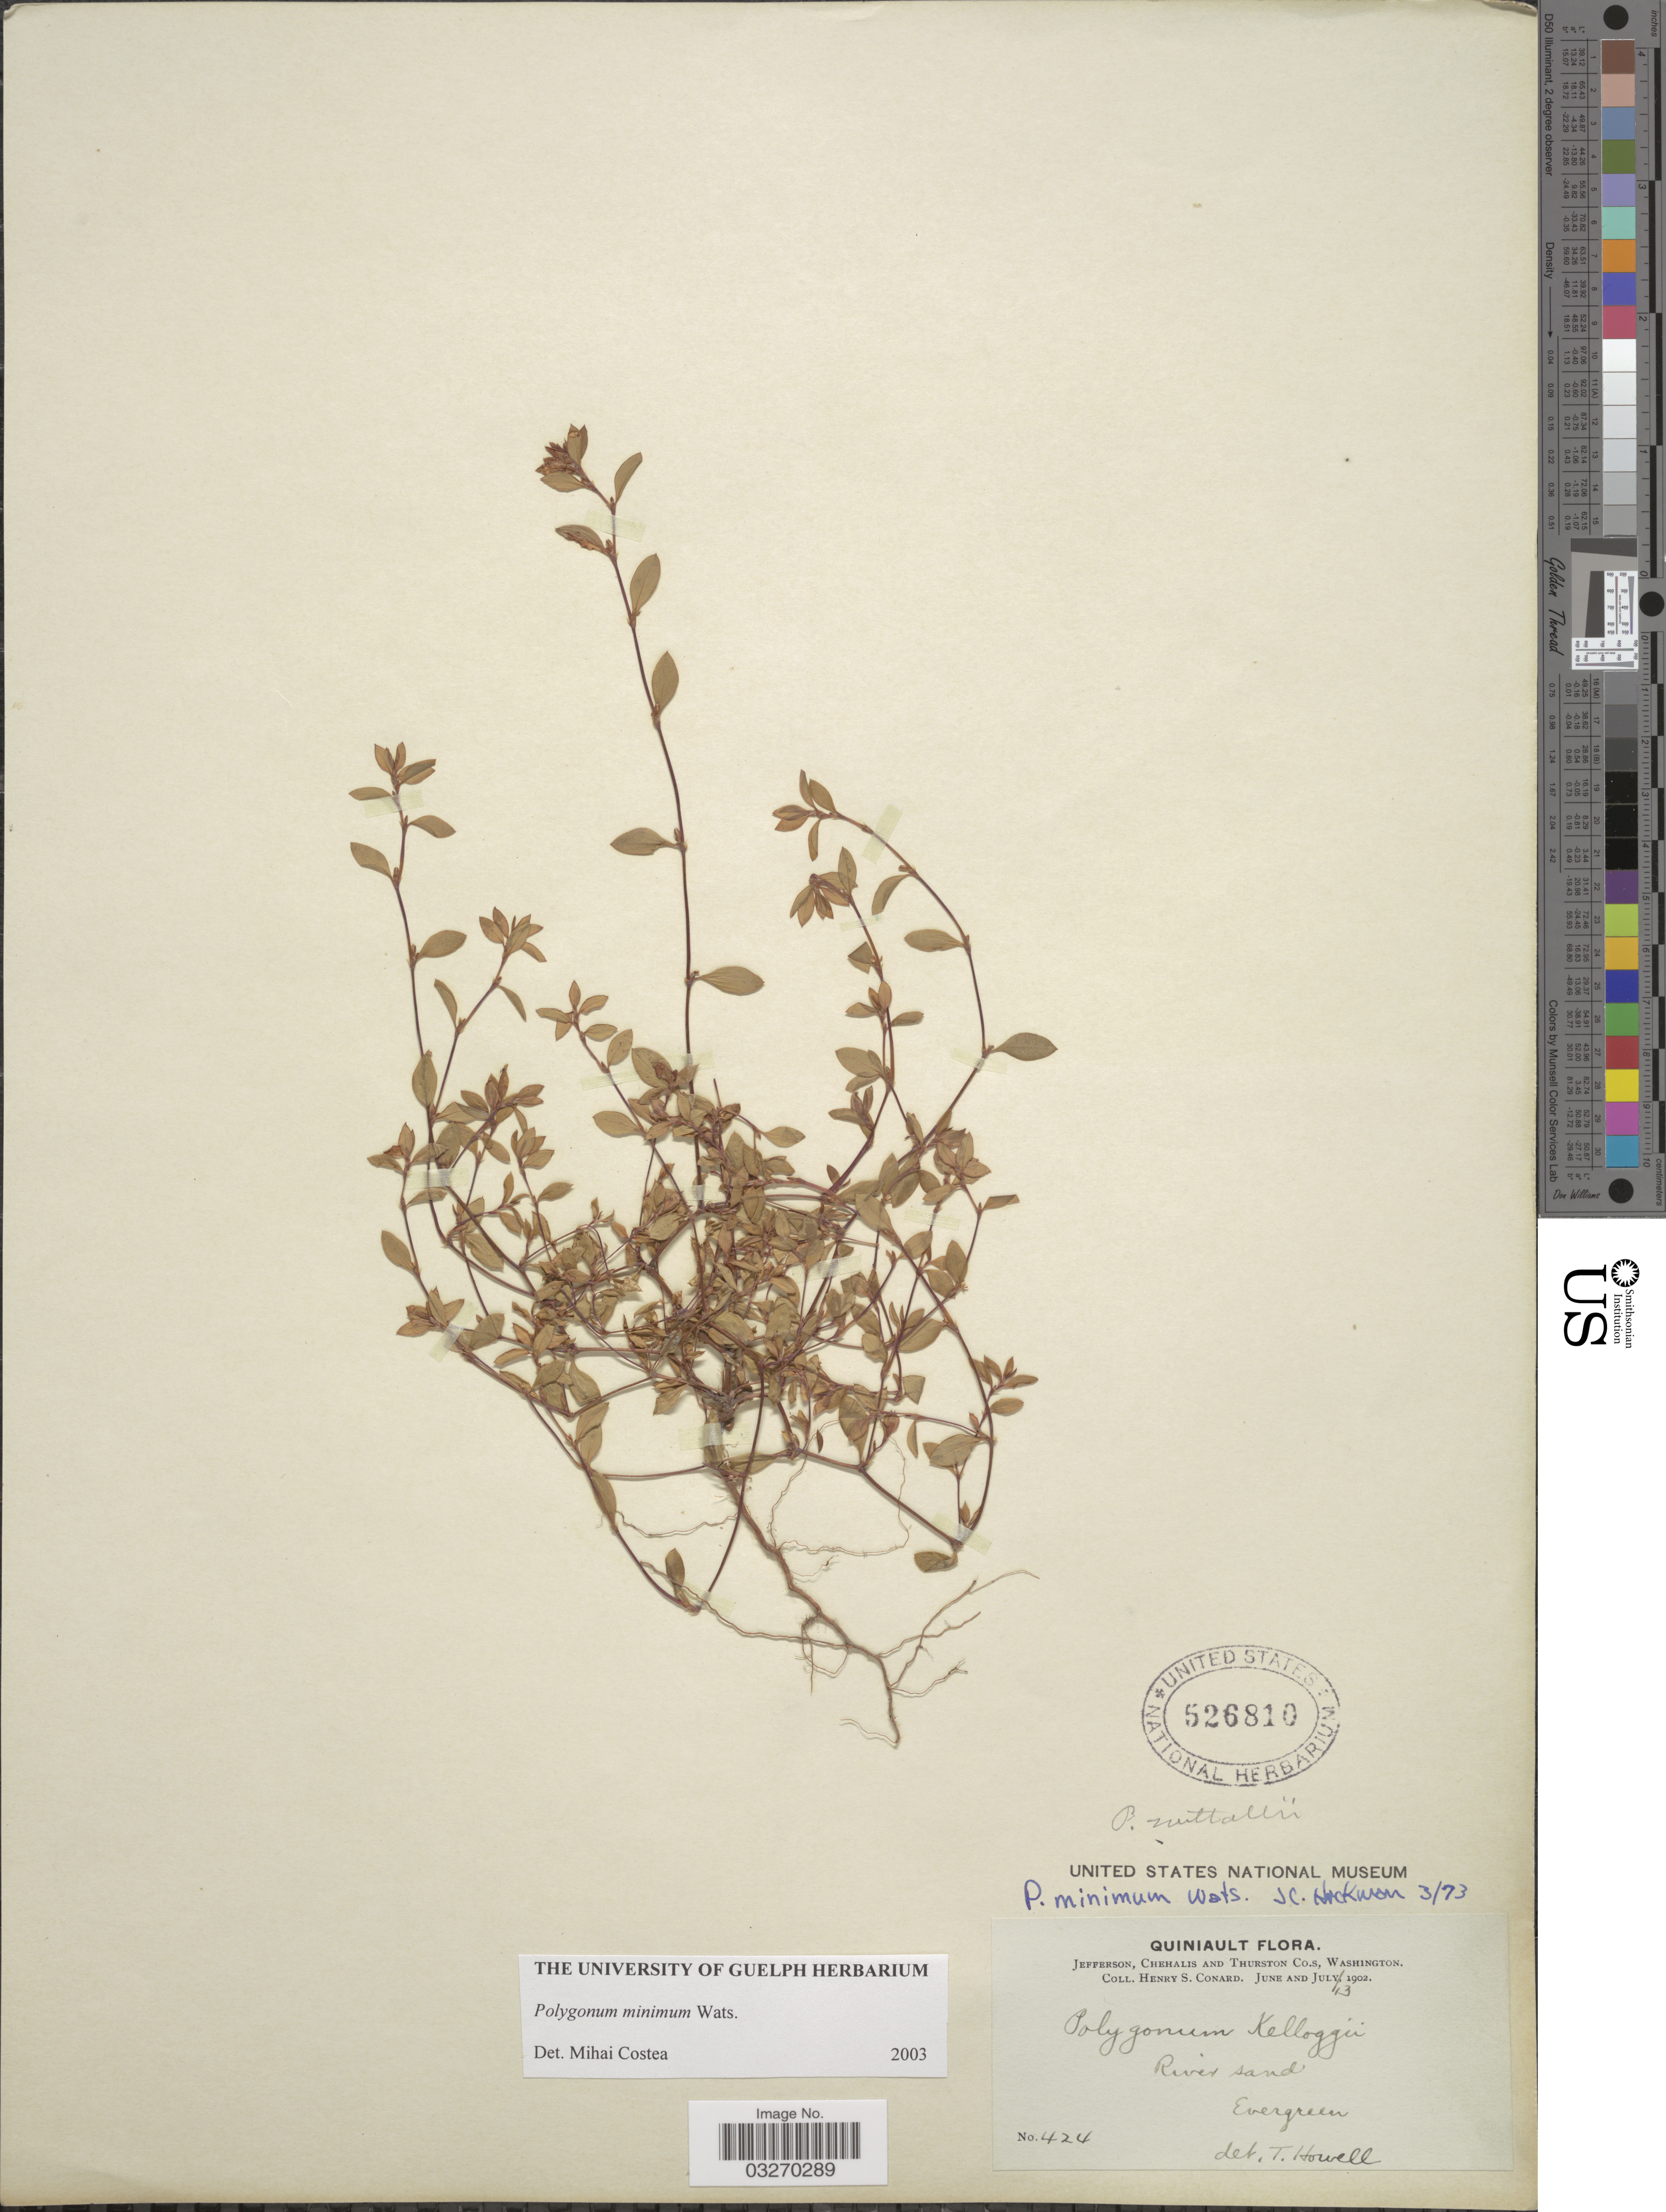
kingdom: Plantae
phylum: Tracheophyta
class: Magnoliopsida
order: Caryophyllales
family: Polygonaceae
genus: Polygonum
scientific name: Polygonum minimum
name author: S. Watson in C. King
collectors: H. S. Conard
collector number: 424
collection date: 1902-07-13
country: United States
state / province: Washington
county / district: Thurston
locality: Quiniault. Jefferson, Chehalis and Thurston Co.s. River sand. Evergreen.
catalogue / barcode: US 526810